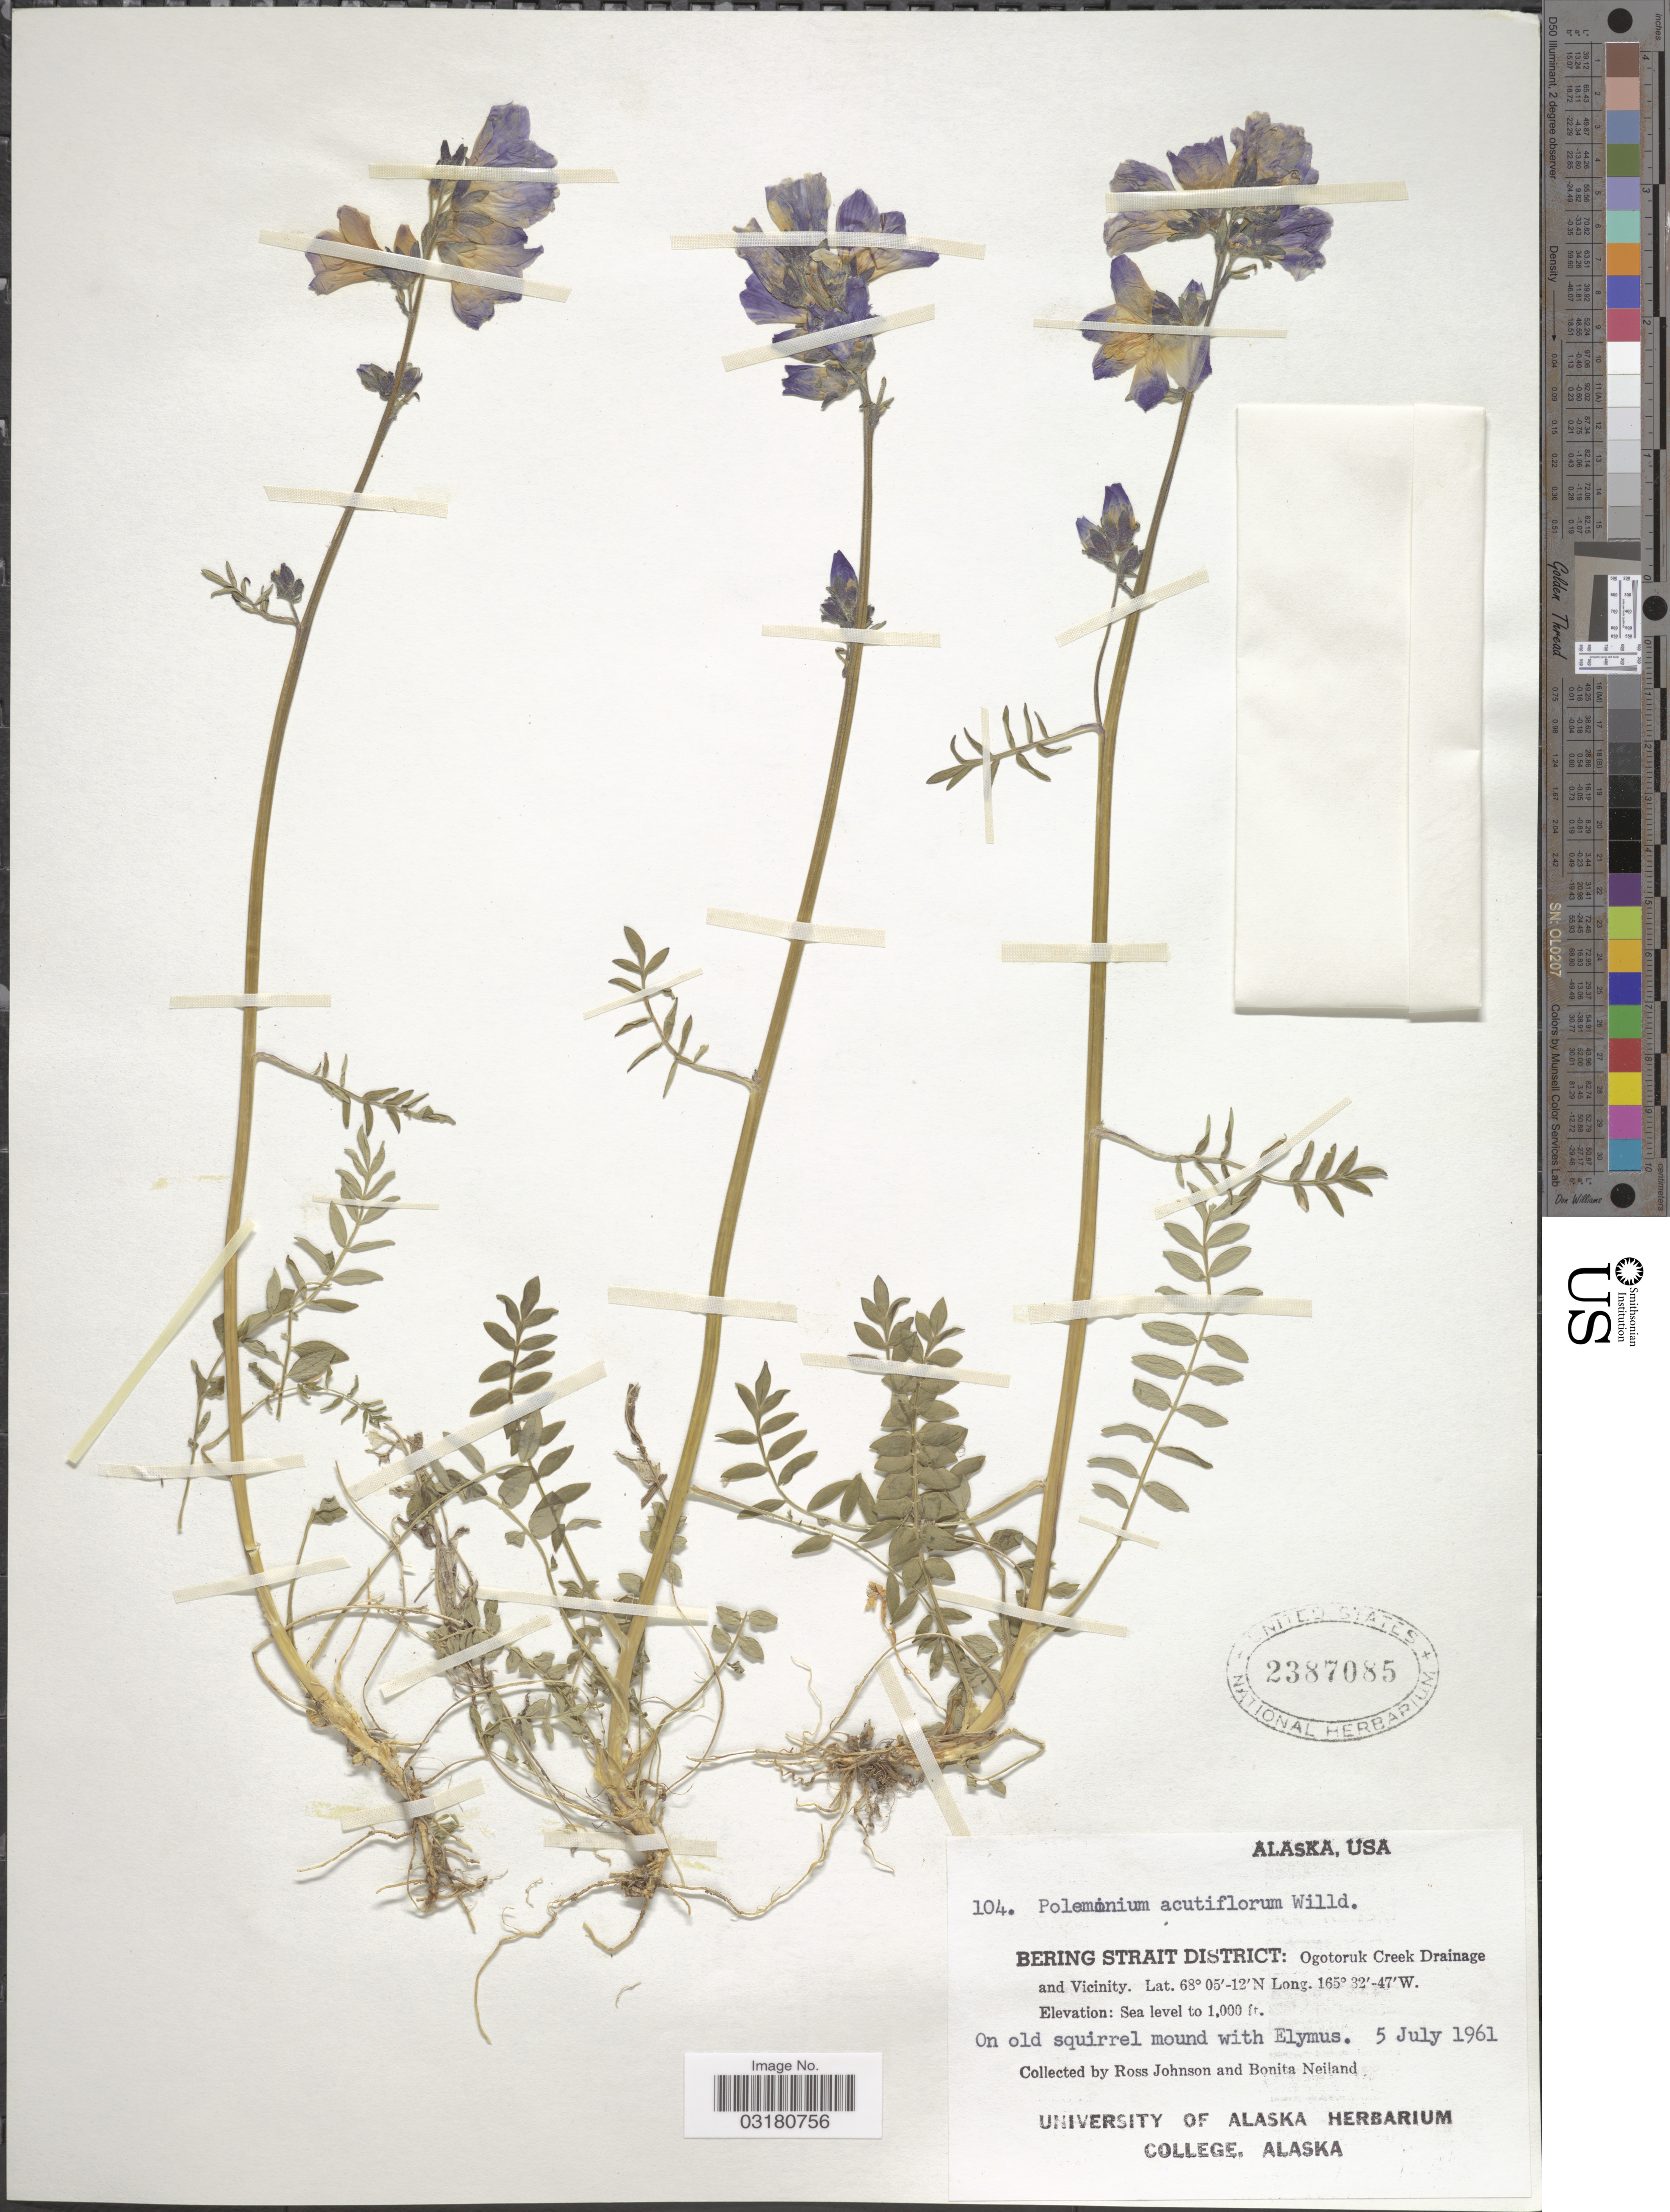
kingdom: Plantae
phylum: Tracheophyta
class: Magnoliopsida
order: Ericales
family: Polemoniaceae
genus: Polemonium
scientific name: Polemonium acutiflorum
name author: Willd. ex Roem. & Schult.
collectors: R. Johnson & B. Neiland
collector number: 104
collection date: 1961-07-05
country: United States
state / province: Alaska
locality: Bering Strait District: Ogotoruk Creek Drainage and Vicinity.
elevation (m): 0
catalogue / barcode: US 2387085